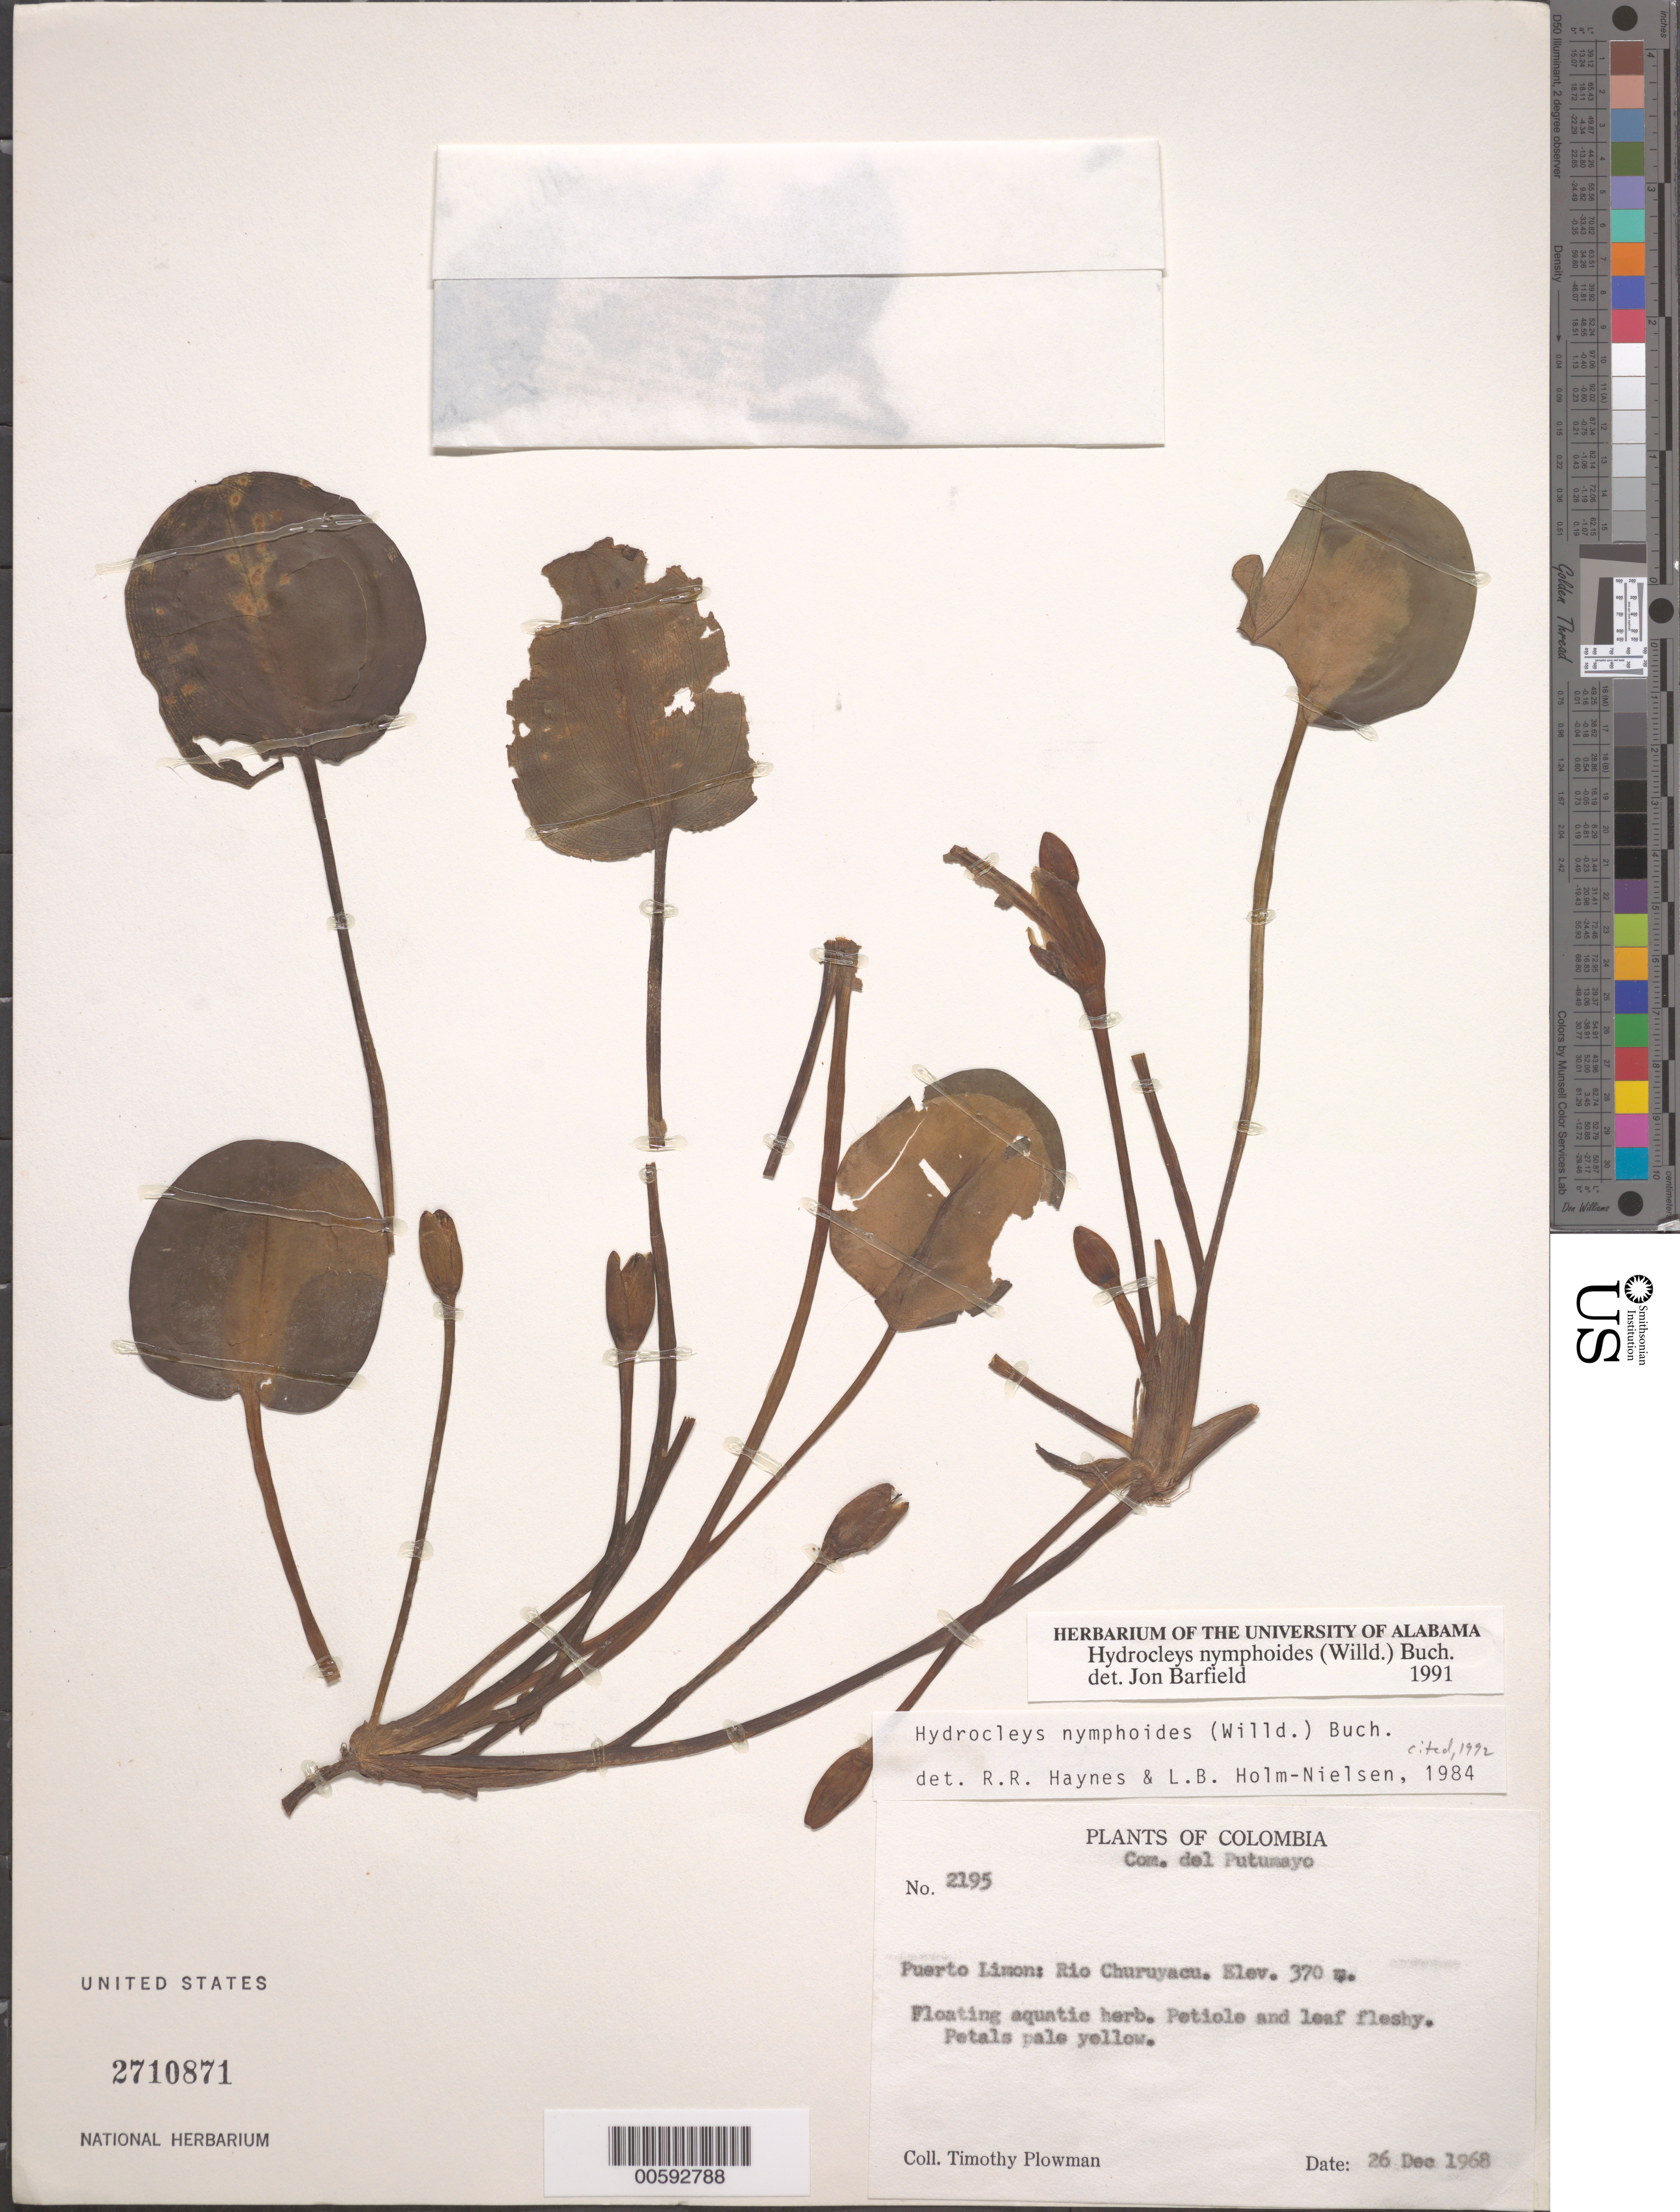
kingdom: Plantae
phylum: Tracheophyta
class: Liliopsida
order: Alismatales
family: Alismataceae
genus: Hydrocleys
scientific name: Hydrocleys nymphoides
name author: (Humb. & Bonpl. ex Willd.) Buchenau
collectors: T. Plowman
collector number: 2195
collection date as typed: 26 Dec 1968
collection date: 1968-12-26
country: Colombia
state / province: Putumayo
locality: Puerto Limon, Rio Churuyacu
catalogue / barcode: US 2710871